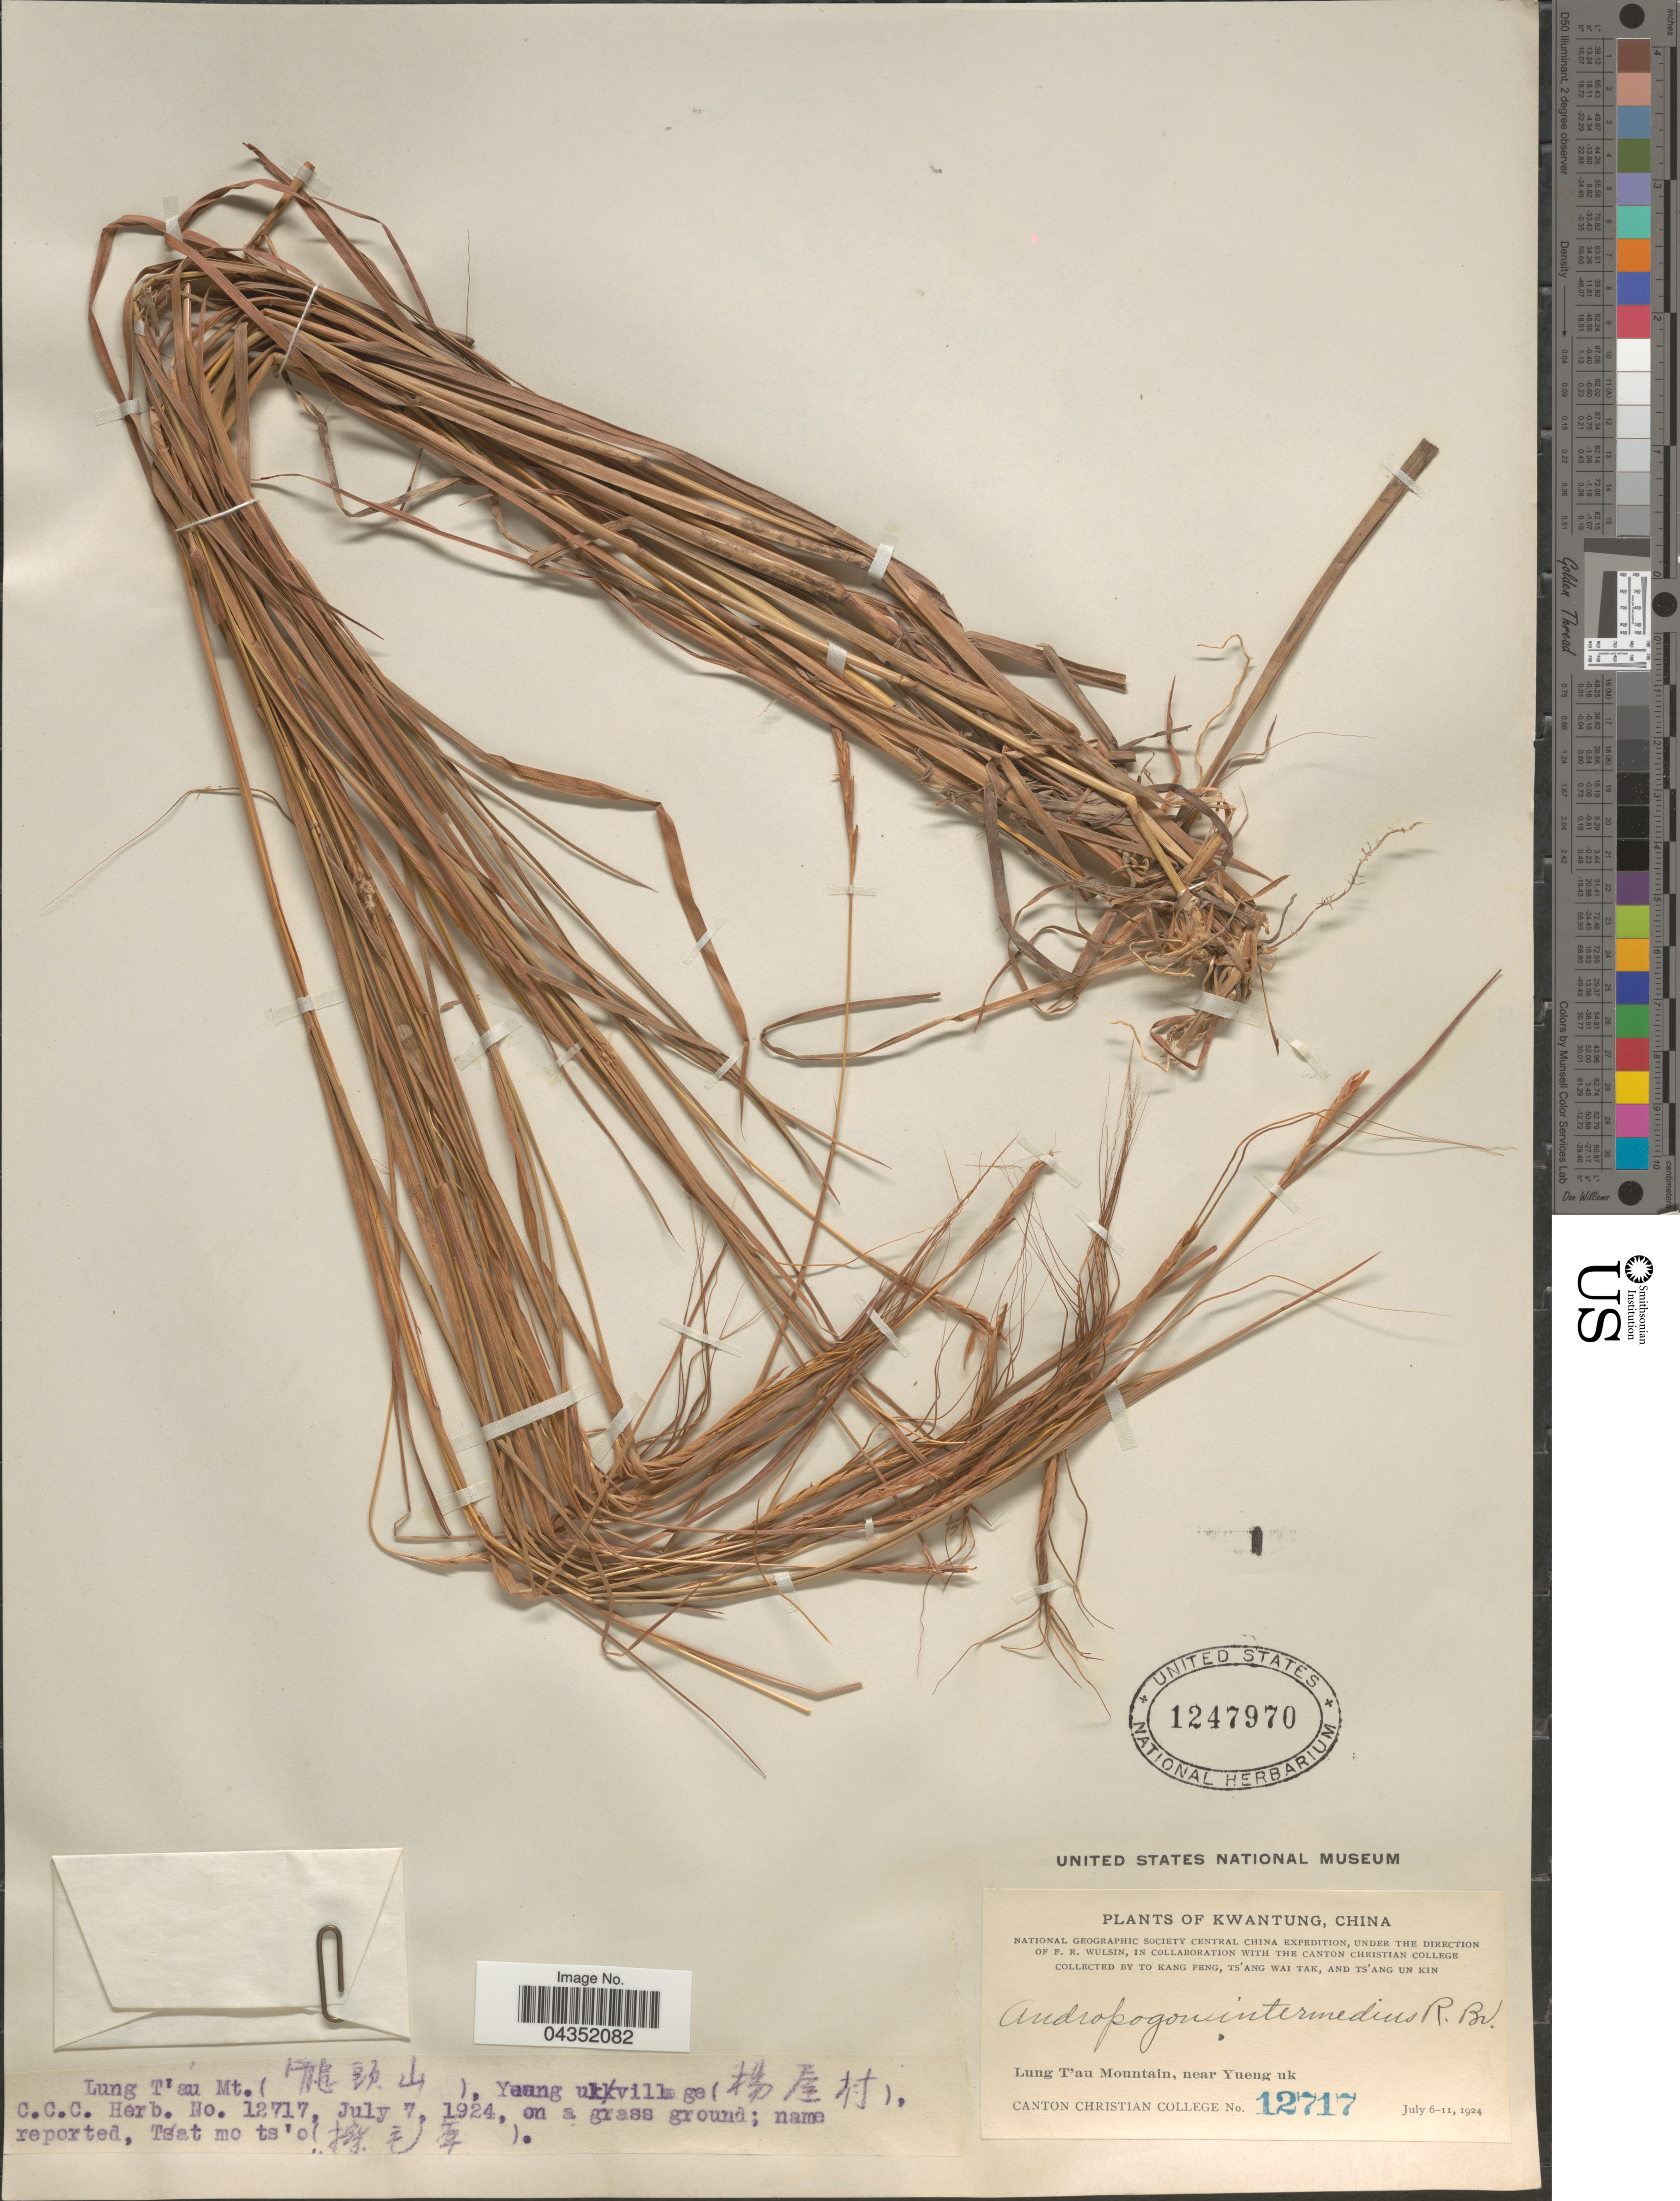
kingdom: Plantae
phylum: Tracheophyta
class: Liliopsida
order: Poales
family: Poaceae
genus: Heteropogon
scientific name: Heteropogon contortus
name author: (L.) P. Beauv. ex Roem. & Schult.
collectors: T. K. Peng, W. T. Tsang & Ts' Ang Un Kin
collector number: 12717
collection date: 1924-07-07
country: China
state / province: Guangdong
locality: Kwangtung. National Geographic Society Central China Expedition. Lung T'au Mountain, near Yueng uk village.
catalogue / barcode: US 1247970